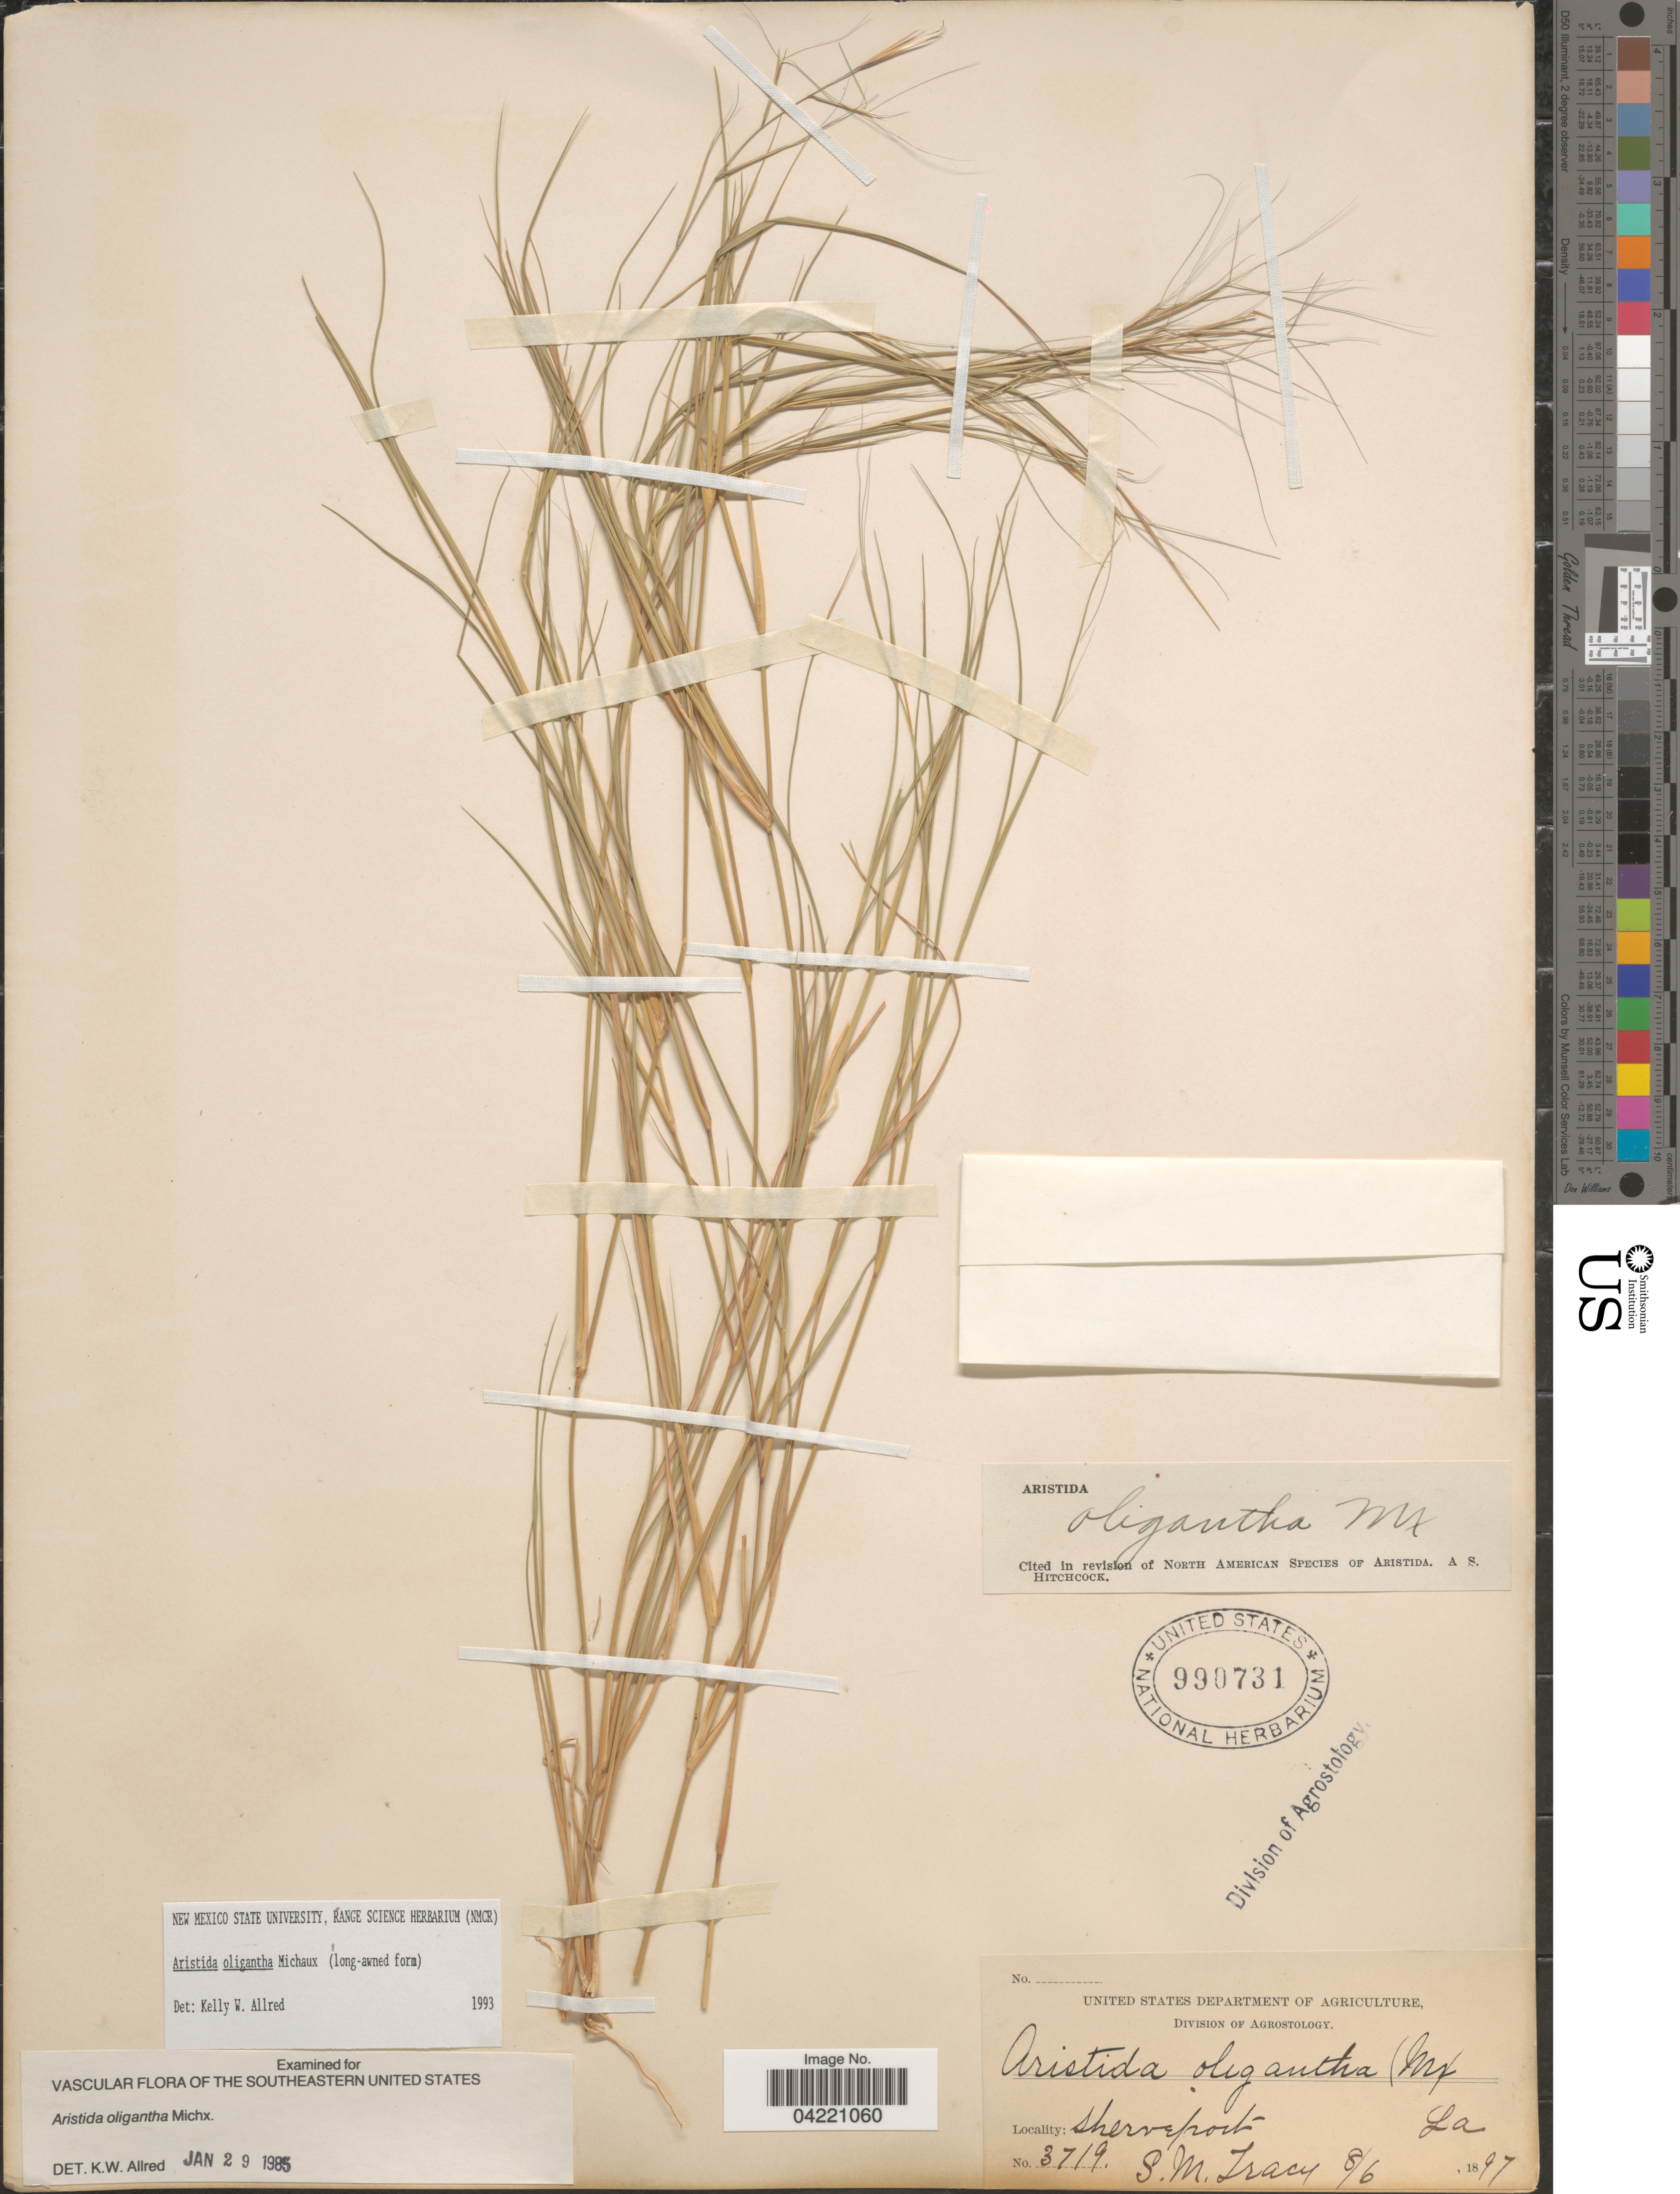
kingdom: Plantae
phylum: Tracheophyta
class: Liliopsida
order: Poales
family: Poaceae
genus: Aristida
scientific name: Aristida oligantha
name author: Michx.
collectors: S. M. Tracy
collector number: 3719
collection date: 1897-08-06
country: United States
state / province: Louisiana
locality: Sherveport.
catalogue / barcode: US 990731